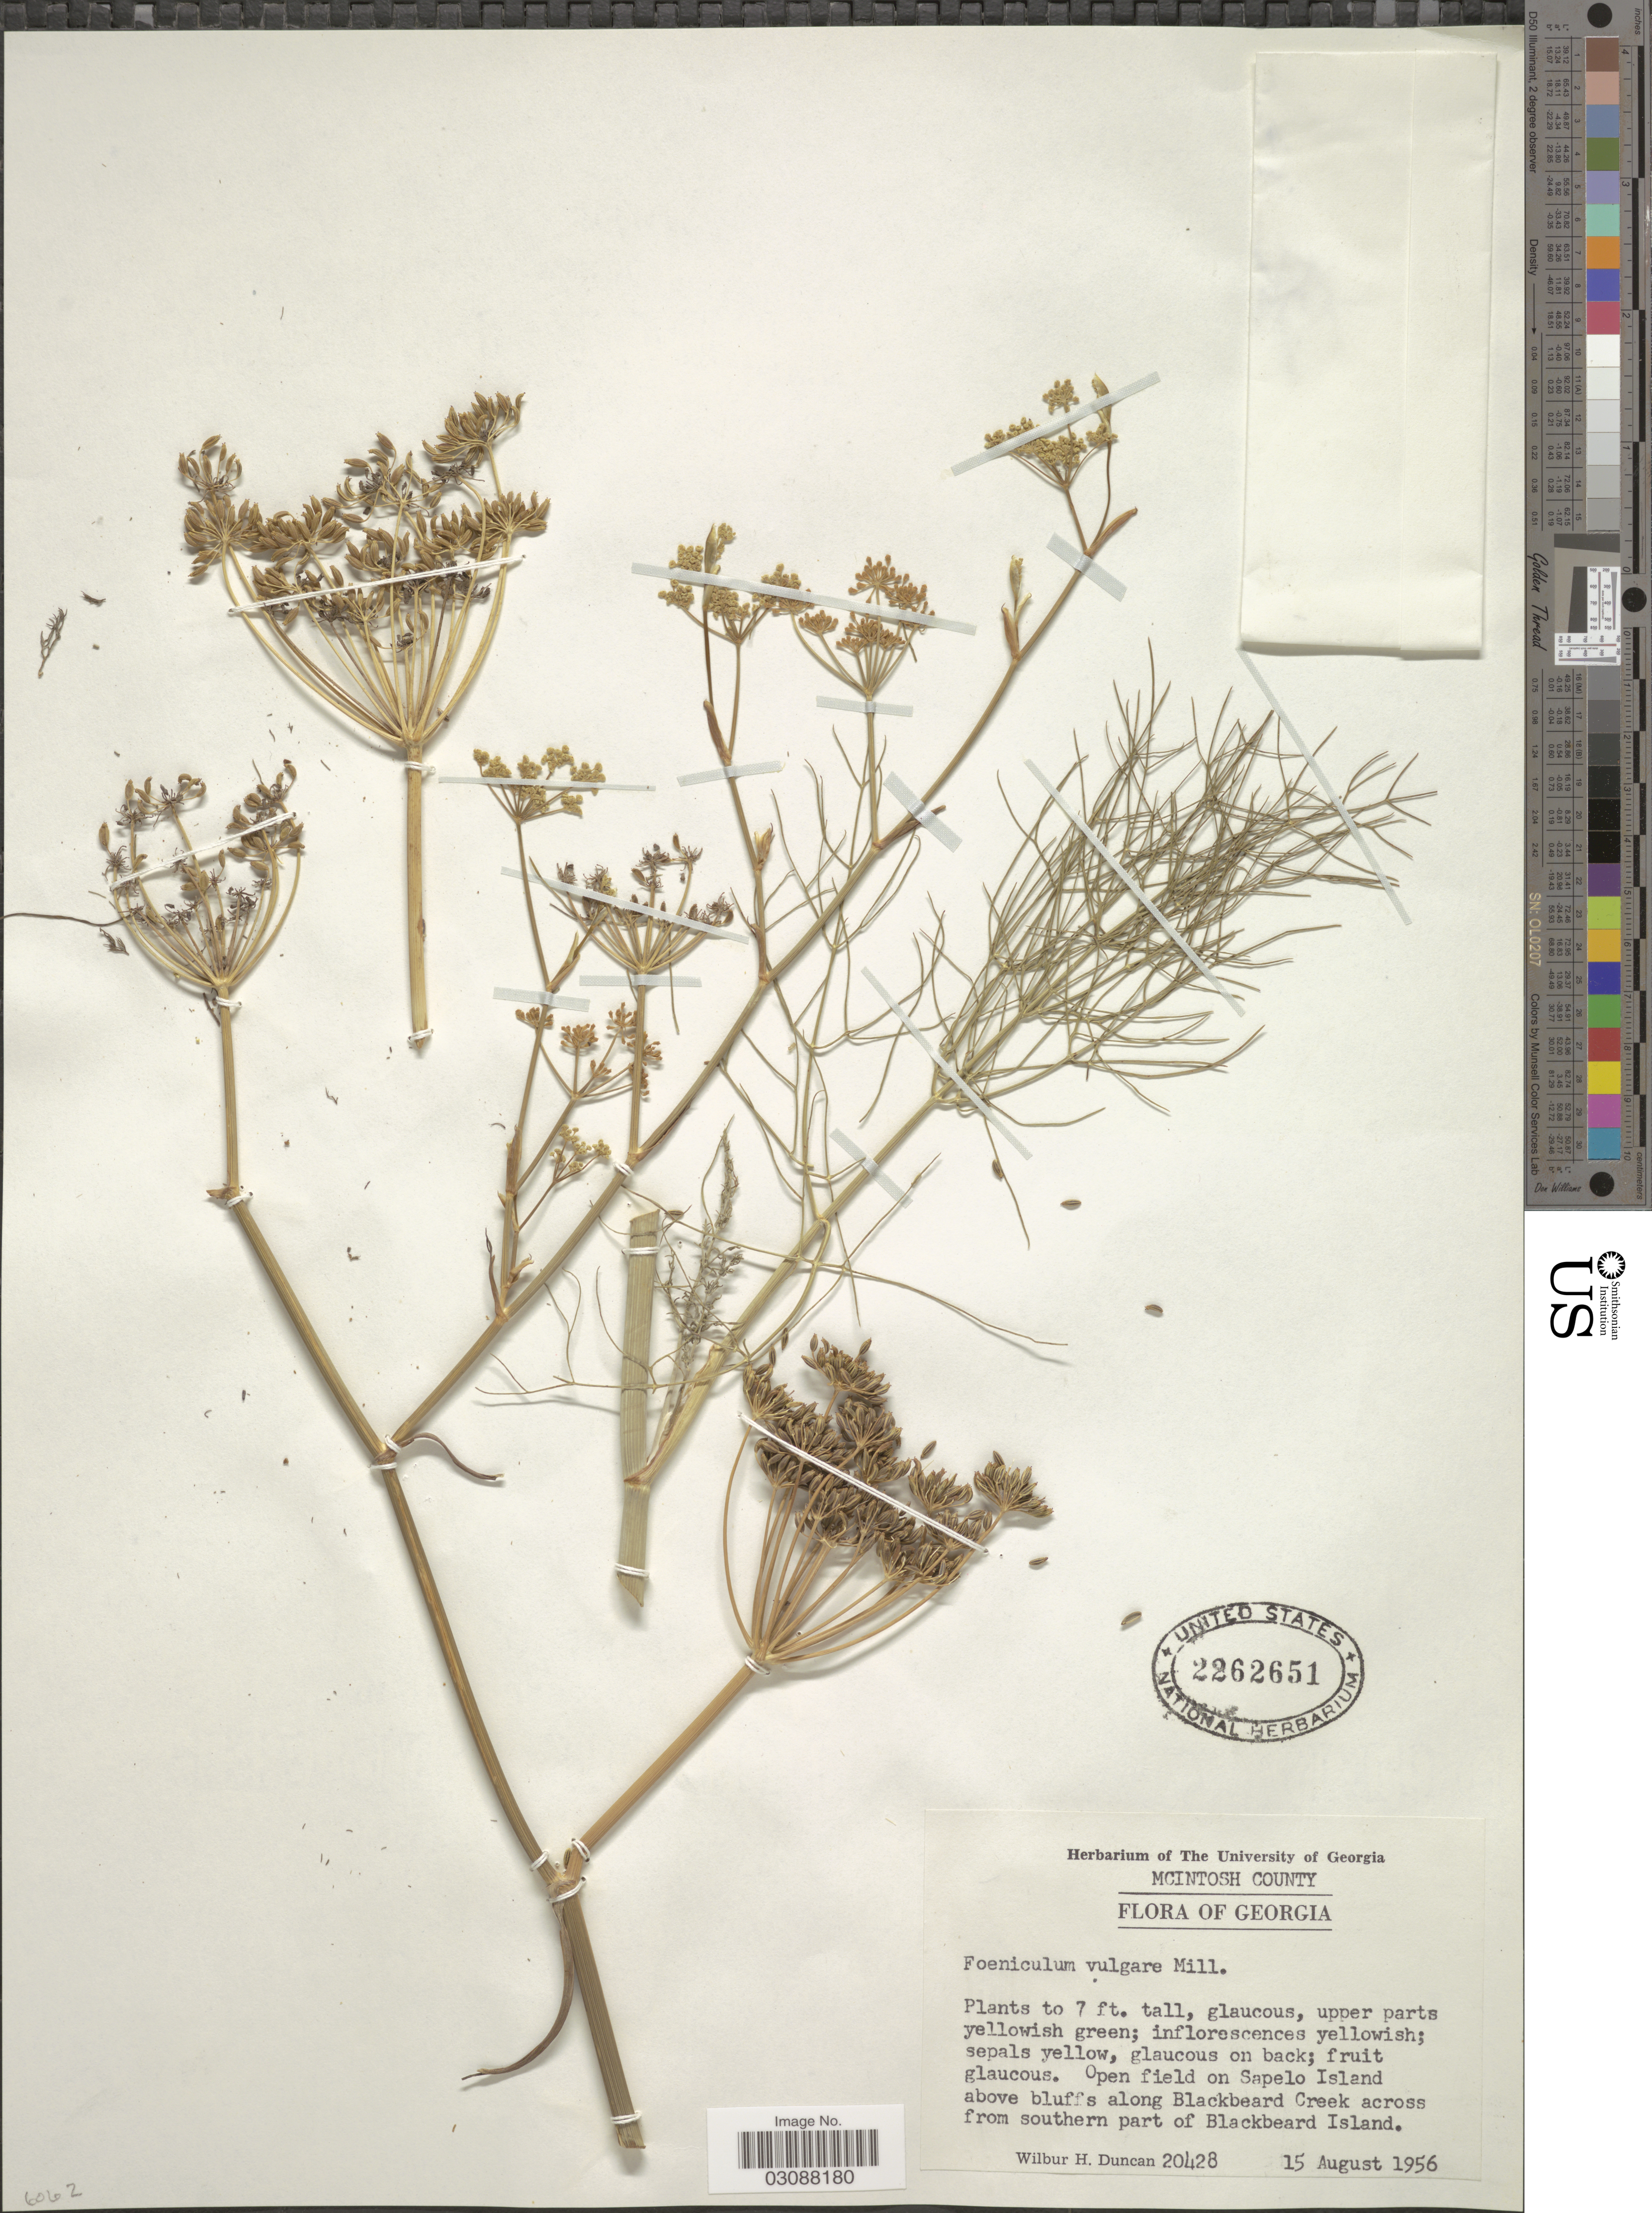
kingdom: Plantae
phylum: Tracheophyta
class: Magnoliopsida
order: Apiales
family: Apiaceae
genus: Foeniculum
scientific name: Foeniculum vulgare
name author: Mill.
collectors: W. H. Duncan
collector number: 20428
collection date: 1956-08-15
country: United States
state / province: Georgia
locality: McIntosh County. Open field on Sapelo Island above bluffs along Blackbeard Creek across from southern part of Blackbeard Island.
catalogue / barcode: US 2262651